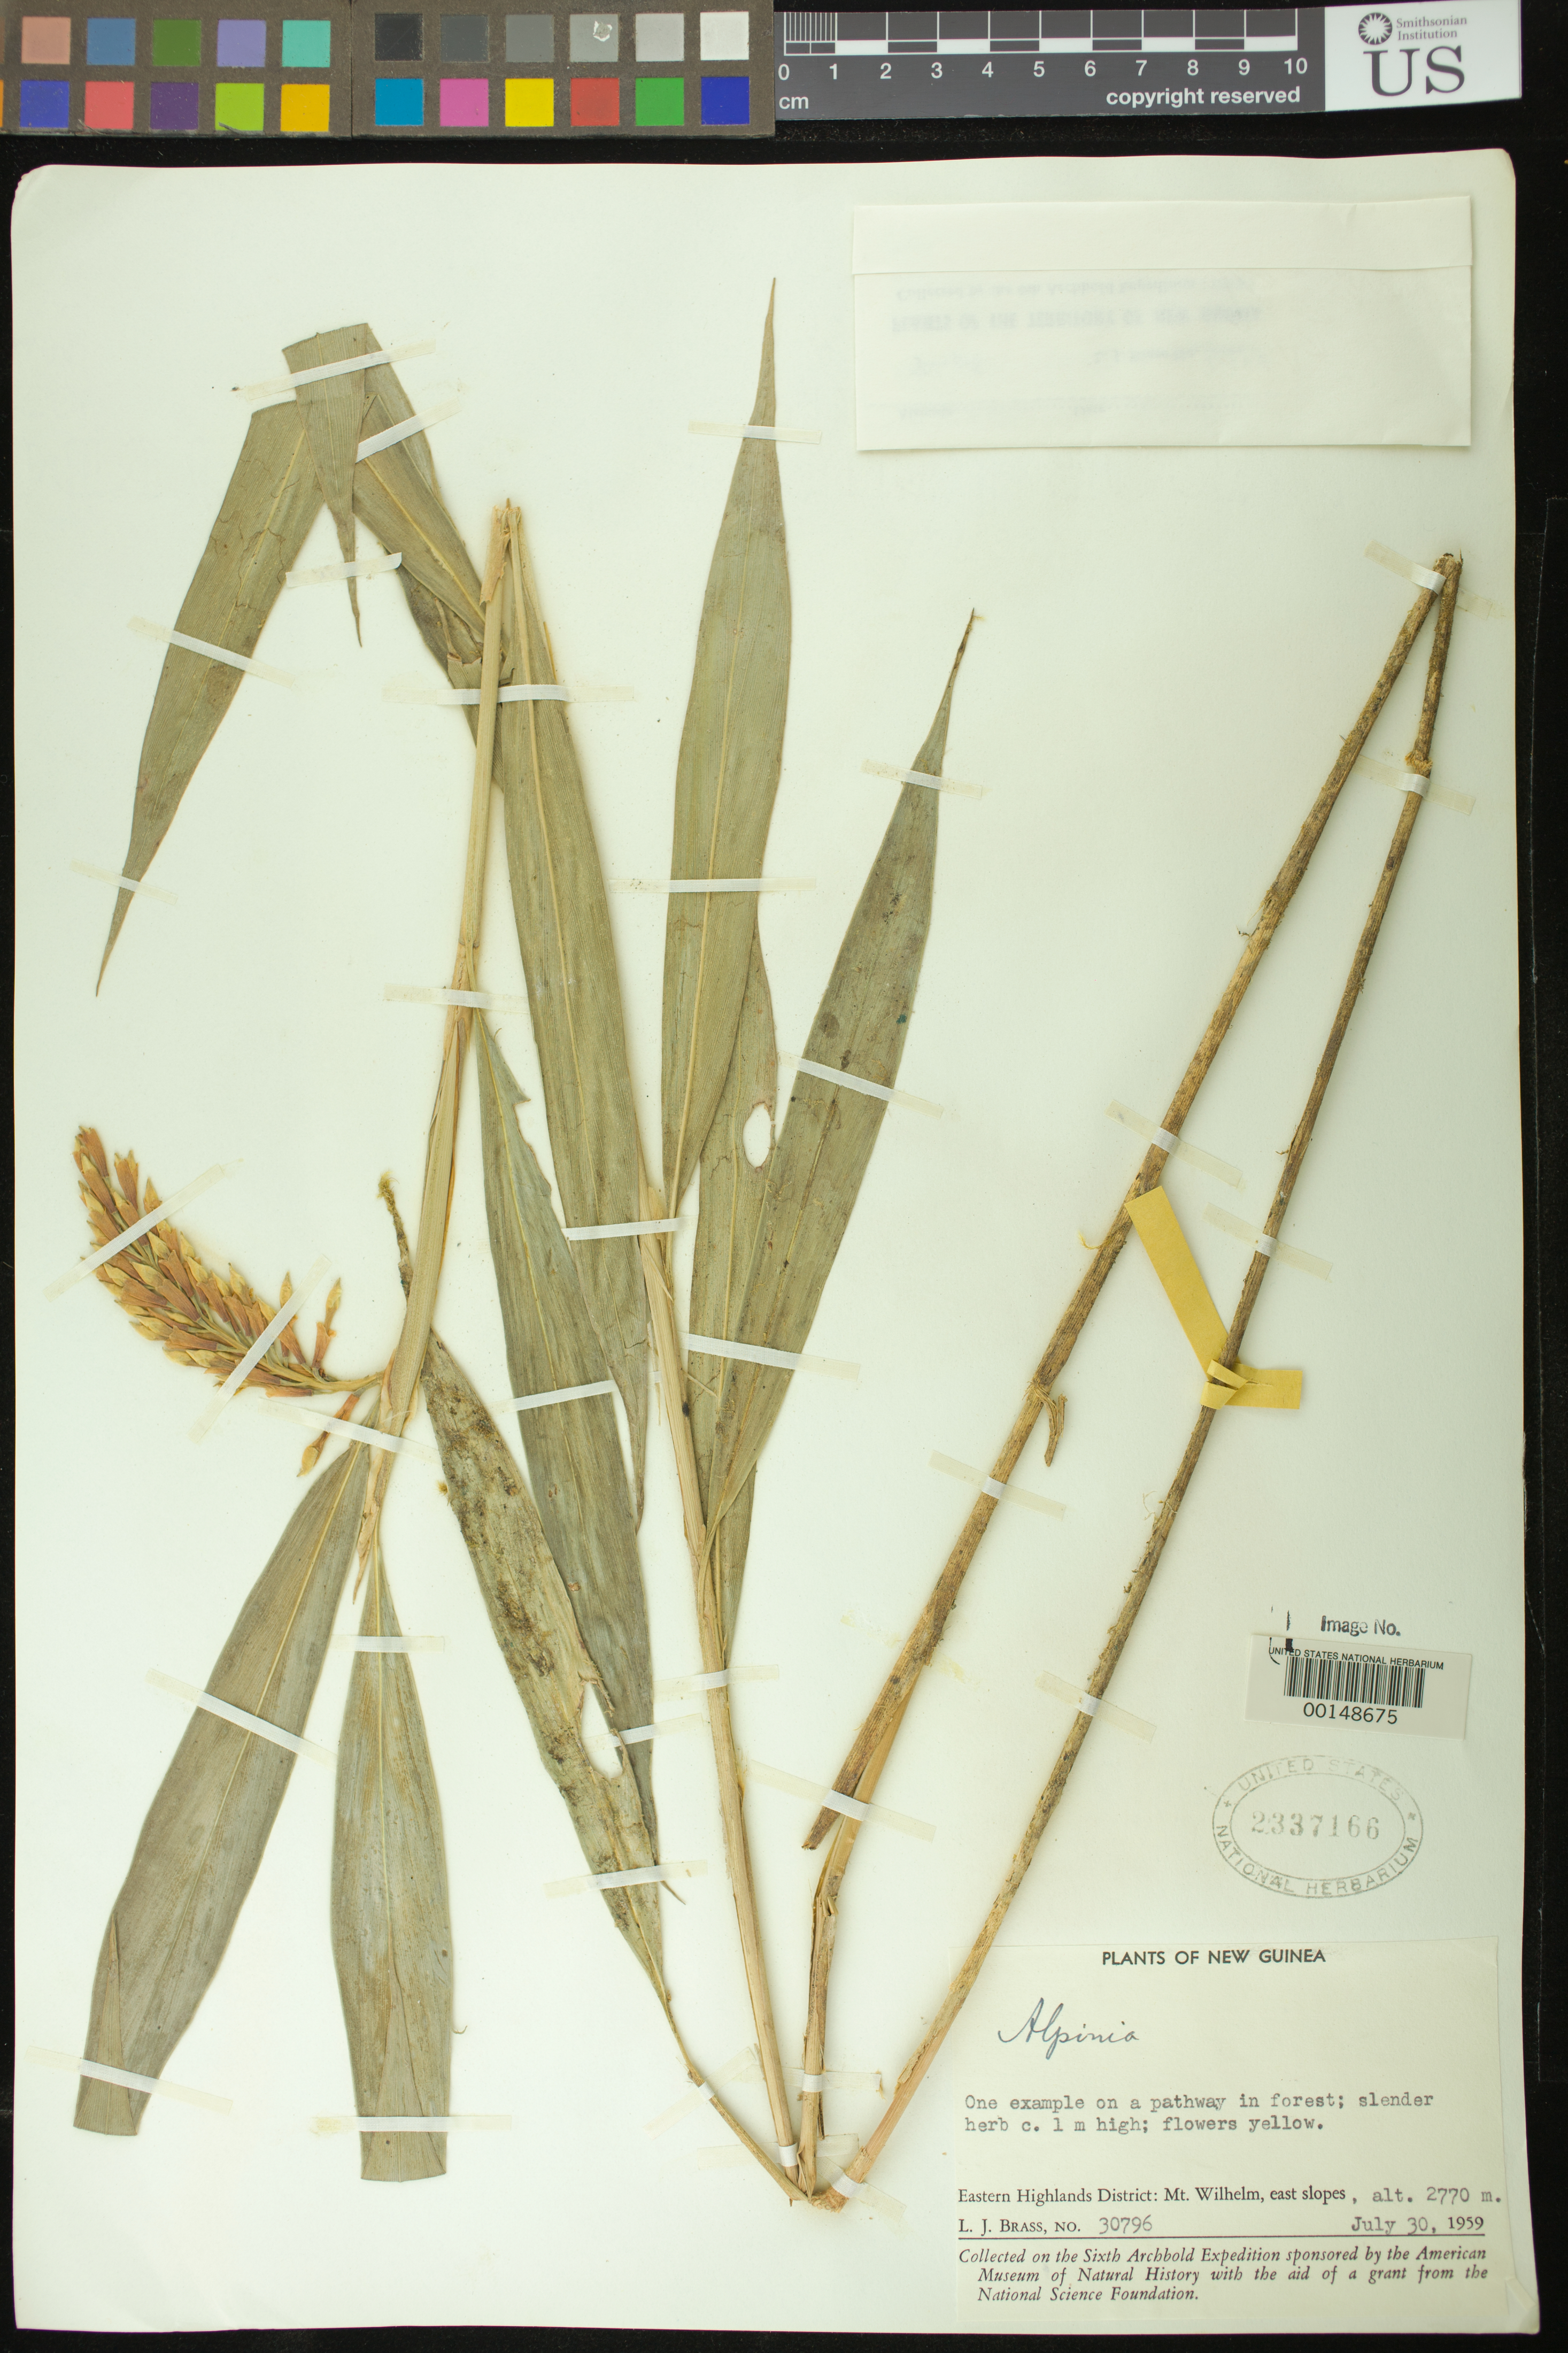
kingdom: Plantae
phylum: Tracheophyta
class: Liliopsida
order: Zingiberales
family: Zingiberaceae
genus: Alpinia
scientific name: Alpinia sp.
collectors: L. J. Brass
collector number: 30796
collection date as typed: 30 Jul 1959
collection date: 1959-07-30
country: Papua New Guinea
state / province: Eastern Highlands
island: New Guinea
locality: Mt. wilhelm, east slopes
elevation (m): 2770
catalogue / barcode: US 2337166